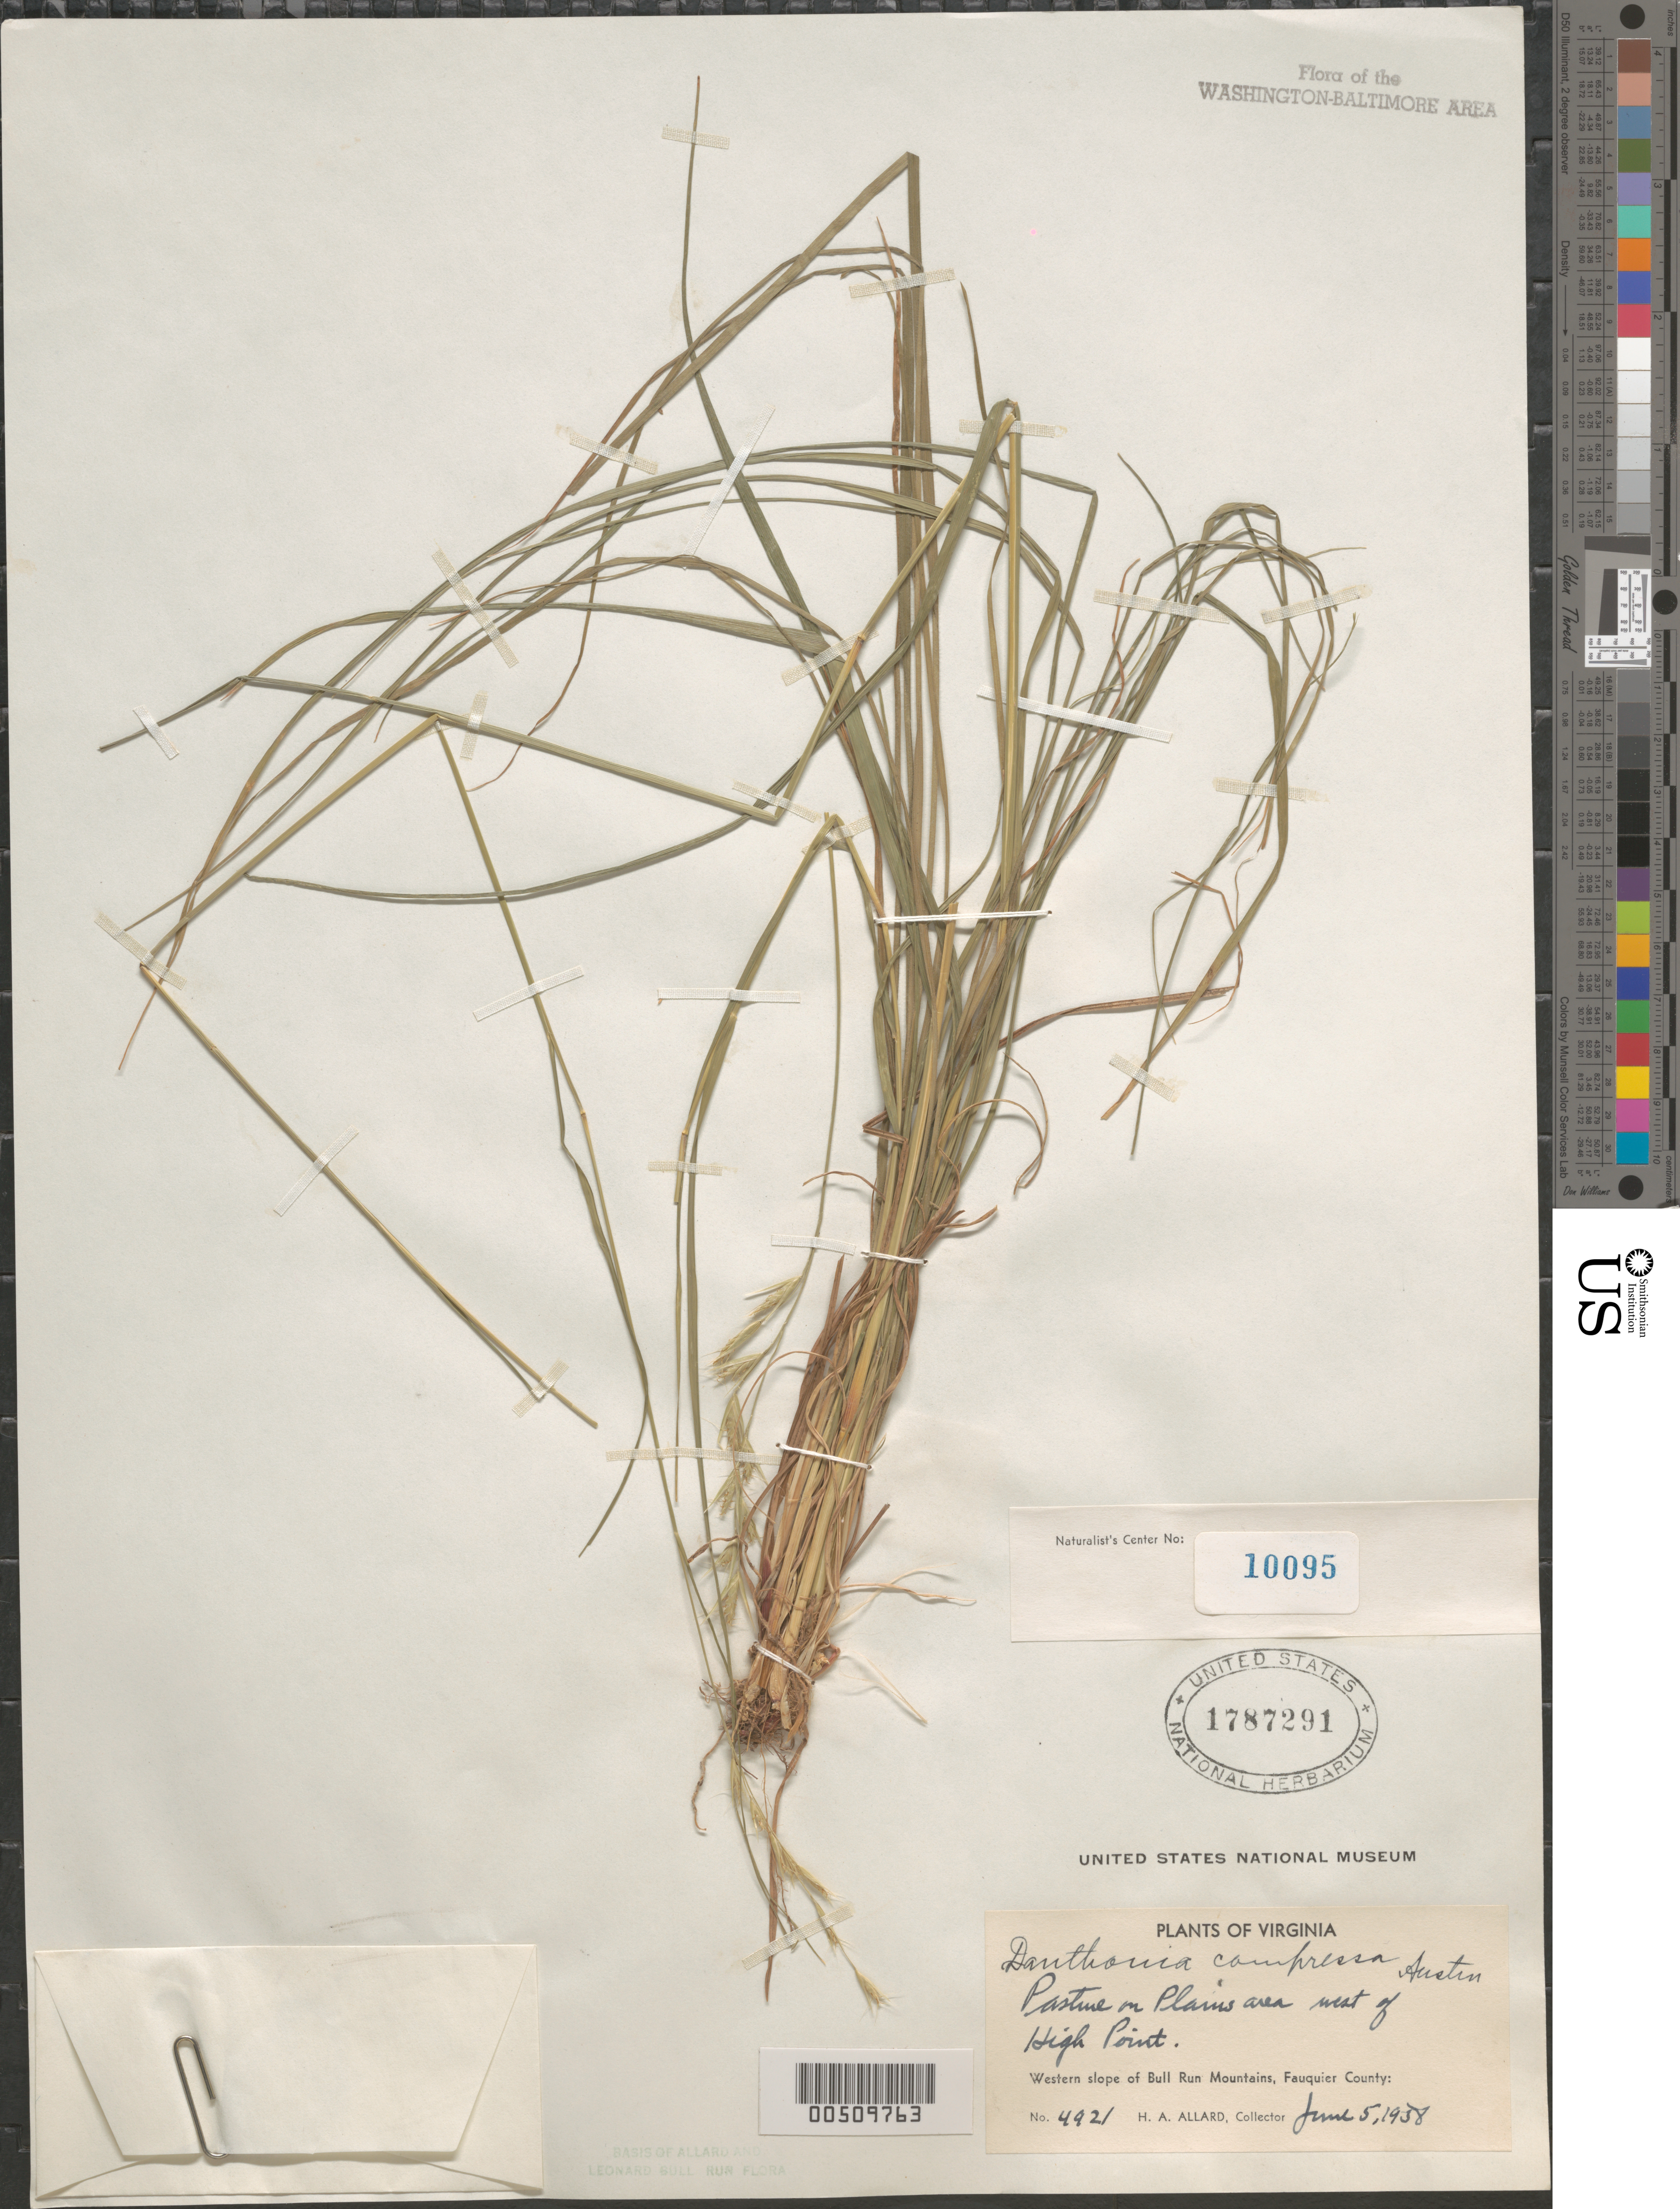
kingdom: Plantae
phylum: Tracheophyta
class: Liliopsida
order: Poales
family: Poaceae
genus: Danthonia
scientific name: Danthonia compressa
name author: Austin in F. Peck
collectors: H. A. Allard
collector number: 4921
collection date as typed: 05 Jun 1958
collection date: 1958-06-05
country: United States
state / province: Virginia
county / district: Fauquier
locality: Bull Run Mts., W of High Point Bull Run Mts.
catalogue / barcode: US 1787291